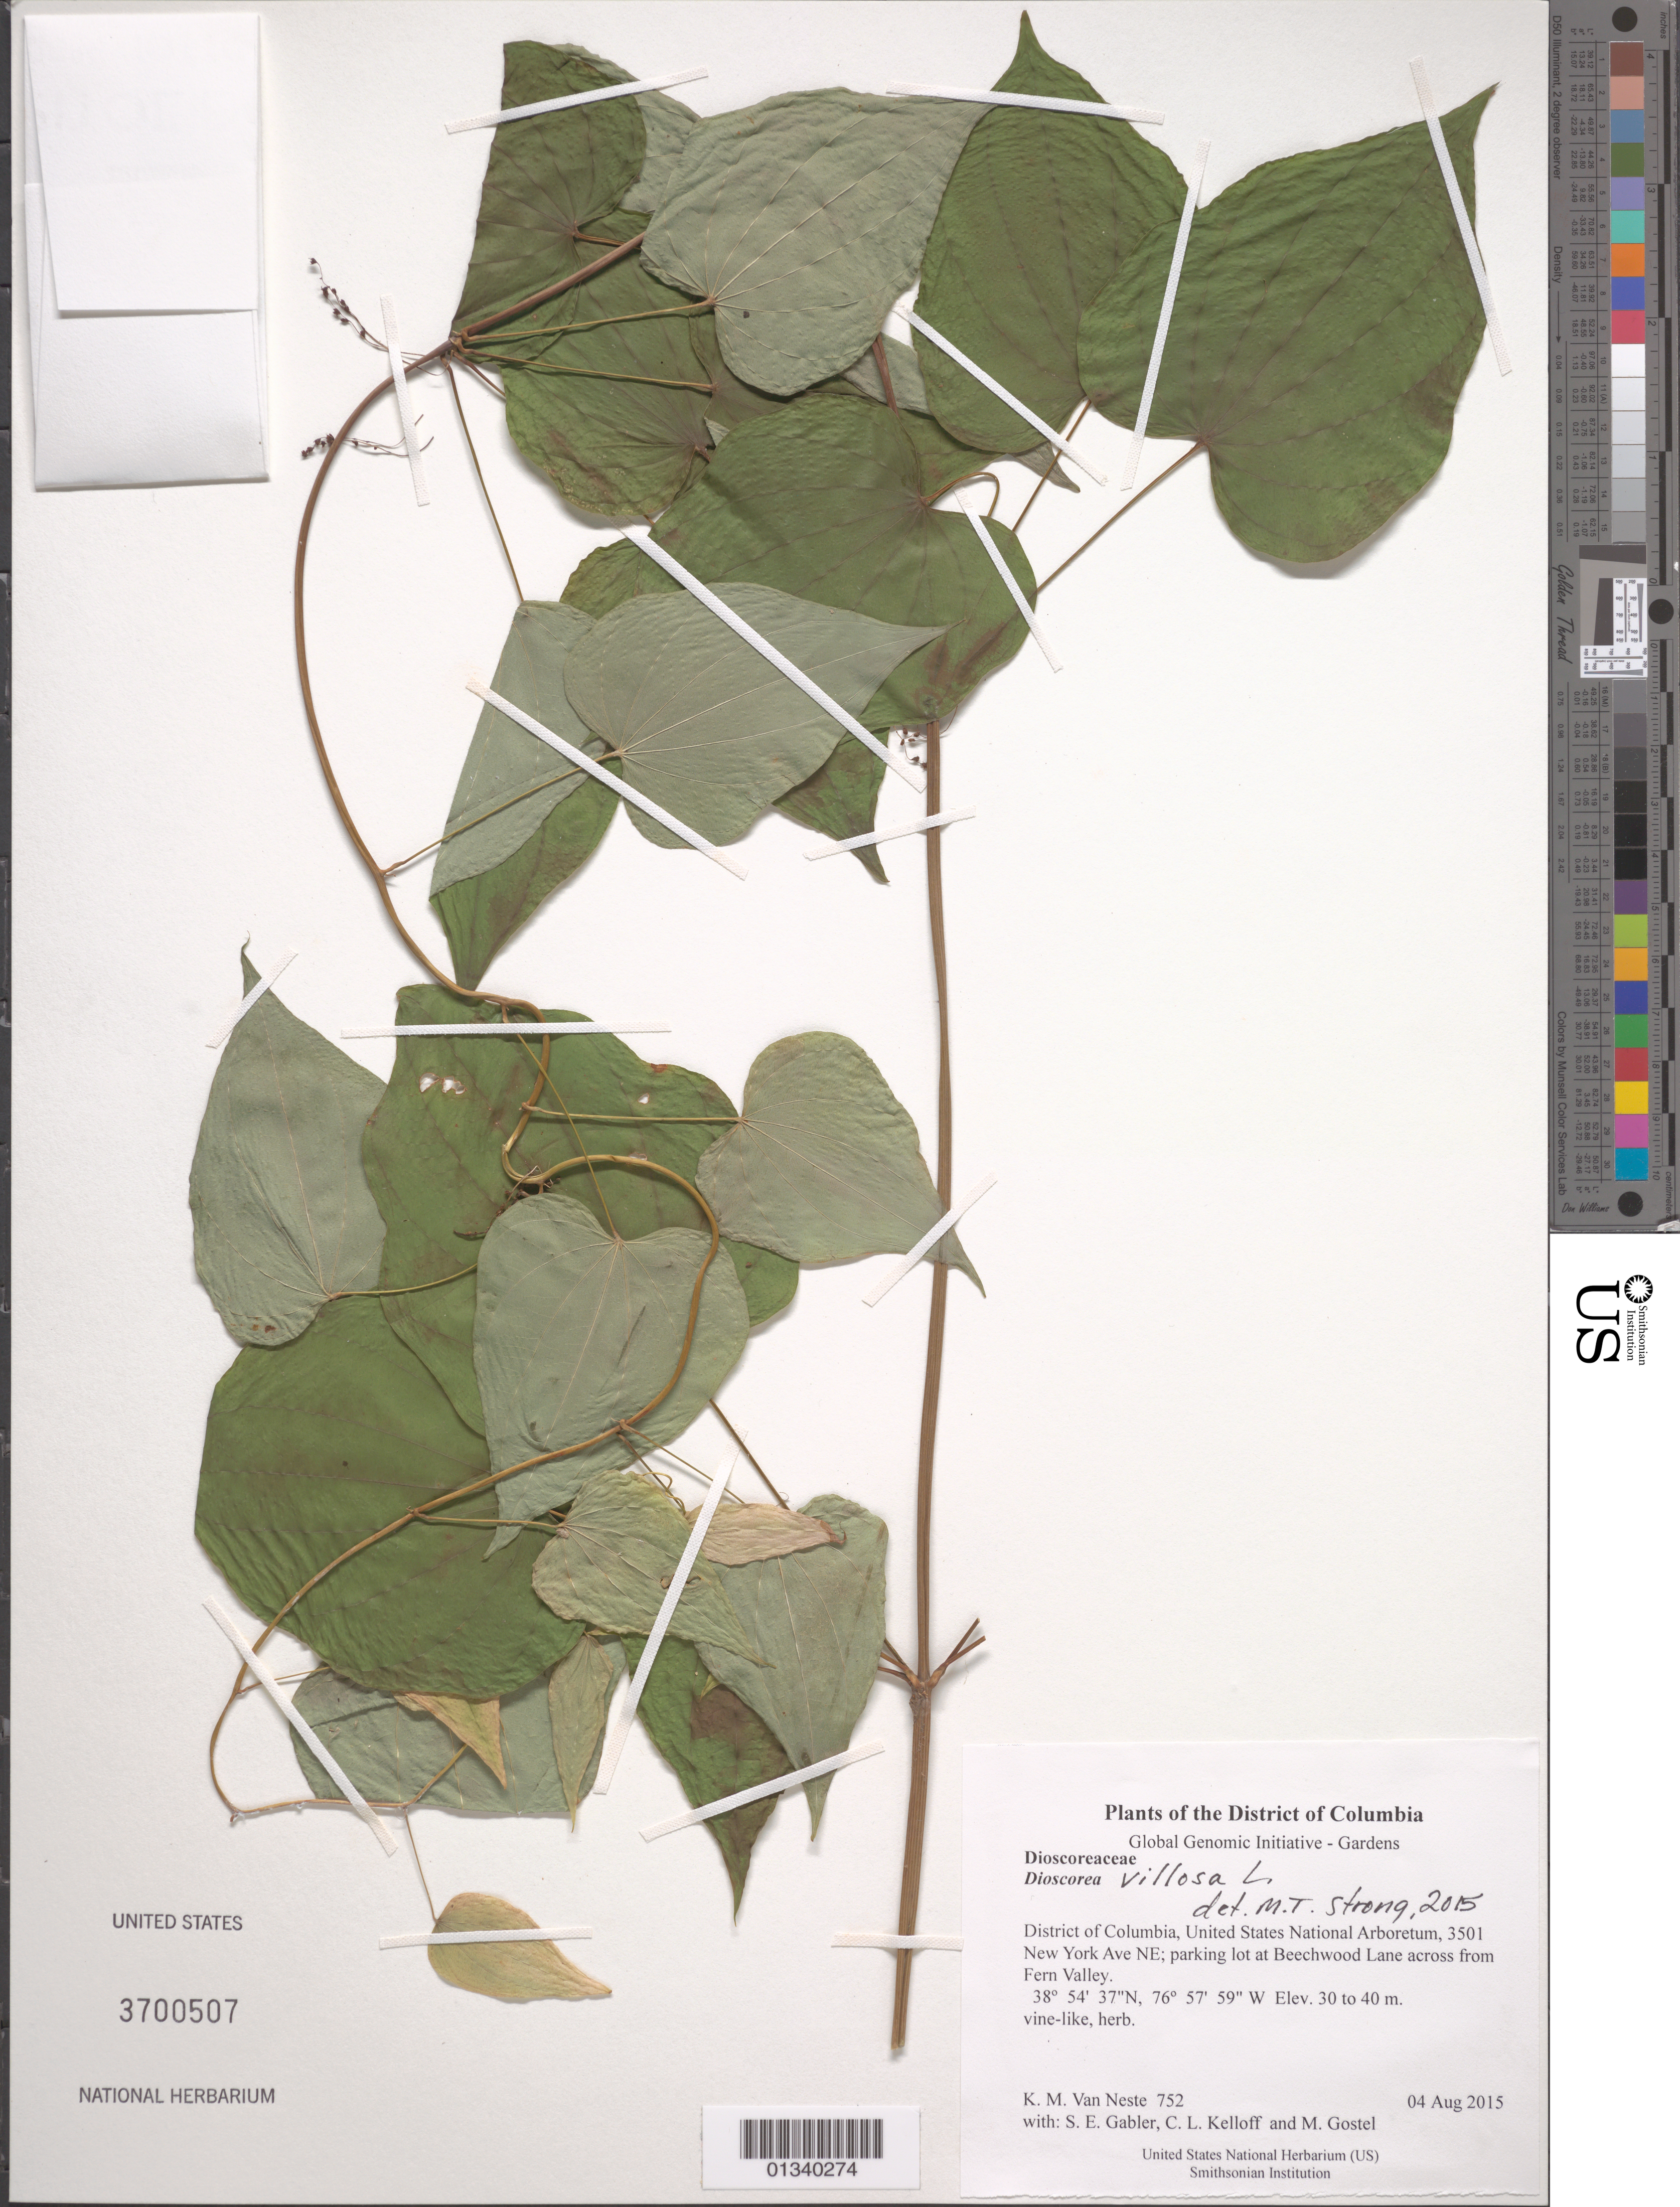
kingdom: Plantae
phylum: Tracheophyta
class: Liliopsida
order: Dioscoreales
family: Dioscoreaceae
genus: Dioscorea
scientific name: Dioscorea villosa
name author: L.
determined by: Strong, M. T., (US), Smithsonian Institution - National Museum of Natural History (UNITED STATES)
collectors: K. M. Van Neste, S. E. Gabler, C. L. Kelloff & M. R. Gostel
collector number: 752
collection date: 2015-08-04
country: United States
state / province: District of Columbia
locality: United States National Arboretum, 3501 New York Ave NE; parking lot at Beechwood Lane across from Fern Valley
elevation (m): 30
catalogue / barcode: US 3700507